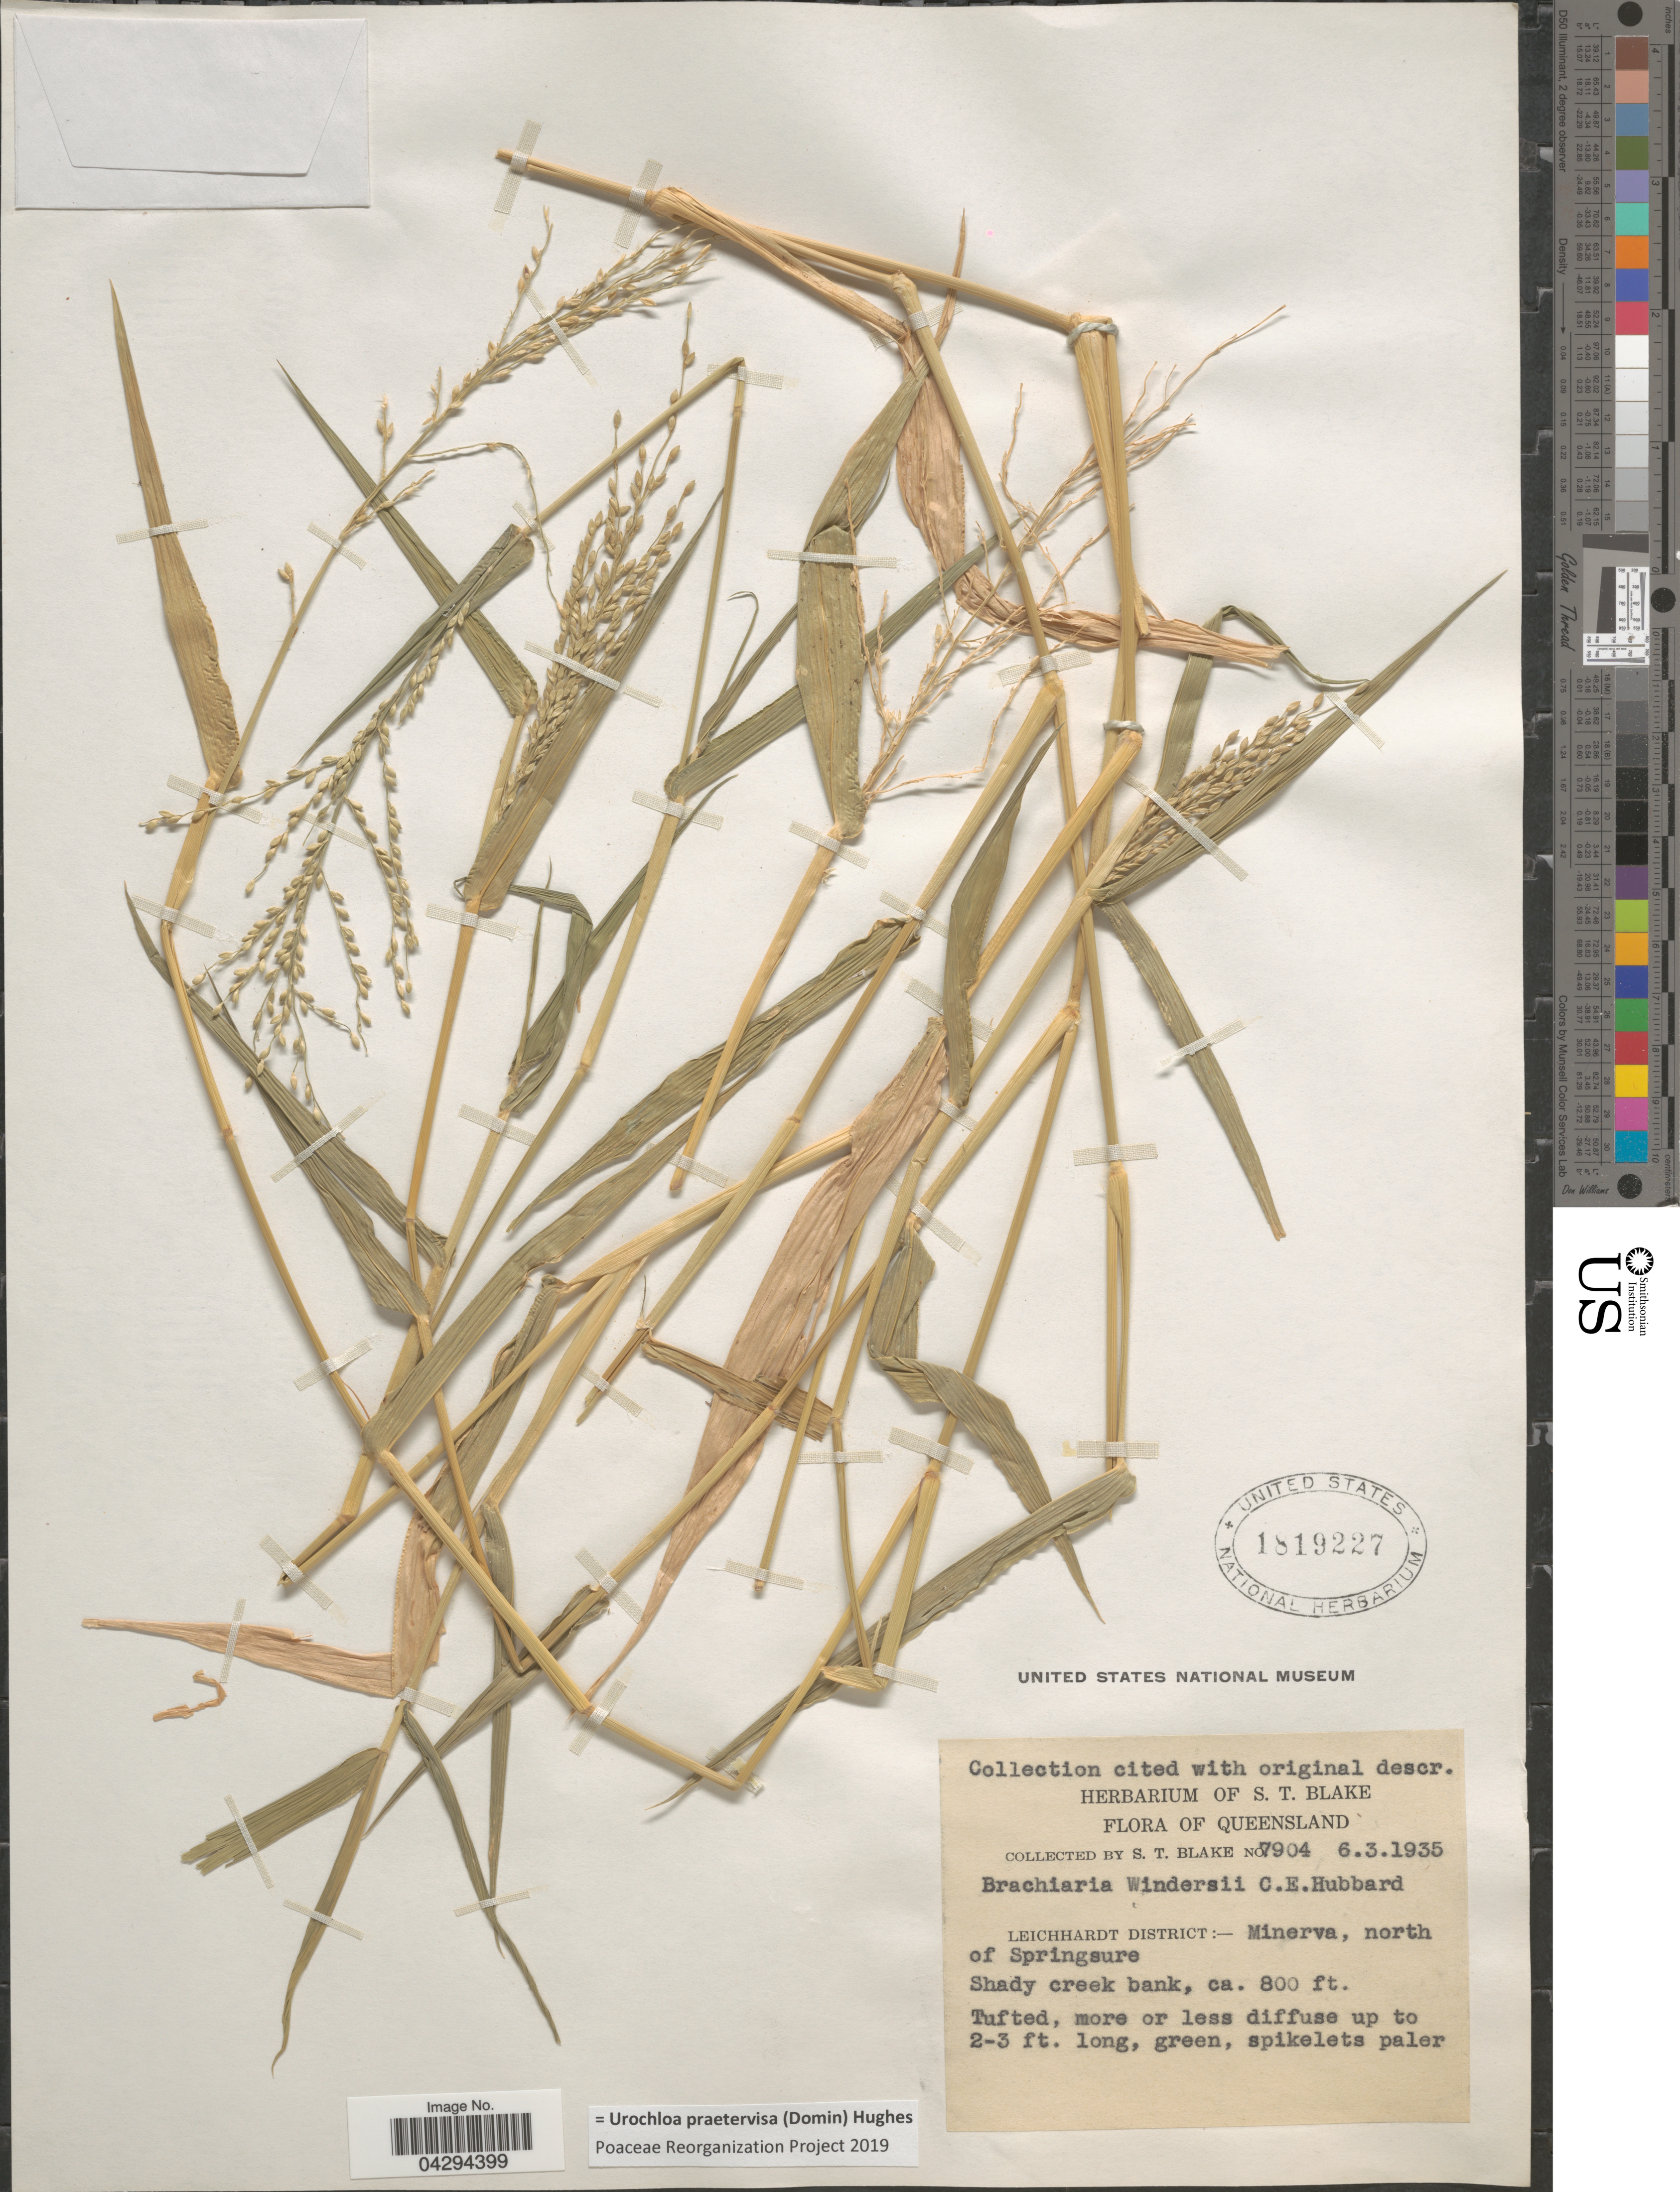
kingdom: Plantae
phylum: Tracheophyta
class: Liliopsida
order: Poales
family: Poaceae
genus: Urochloa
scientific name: Urochloa praetervisa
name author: (Domin) Hughes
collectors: S. T. Blake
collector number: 7904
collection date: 1935-03-06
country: Australia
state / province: Queensland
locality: Leichhardt District:-Minerva, north of Springsure. Shady creek bank.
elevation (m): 244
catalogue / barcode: US 1819227